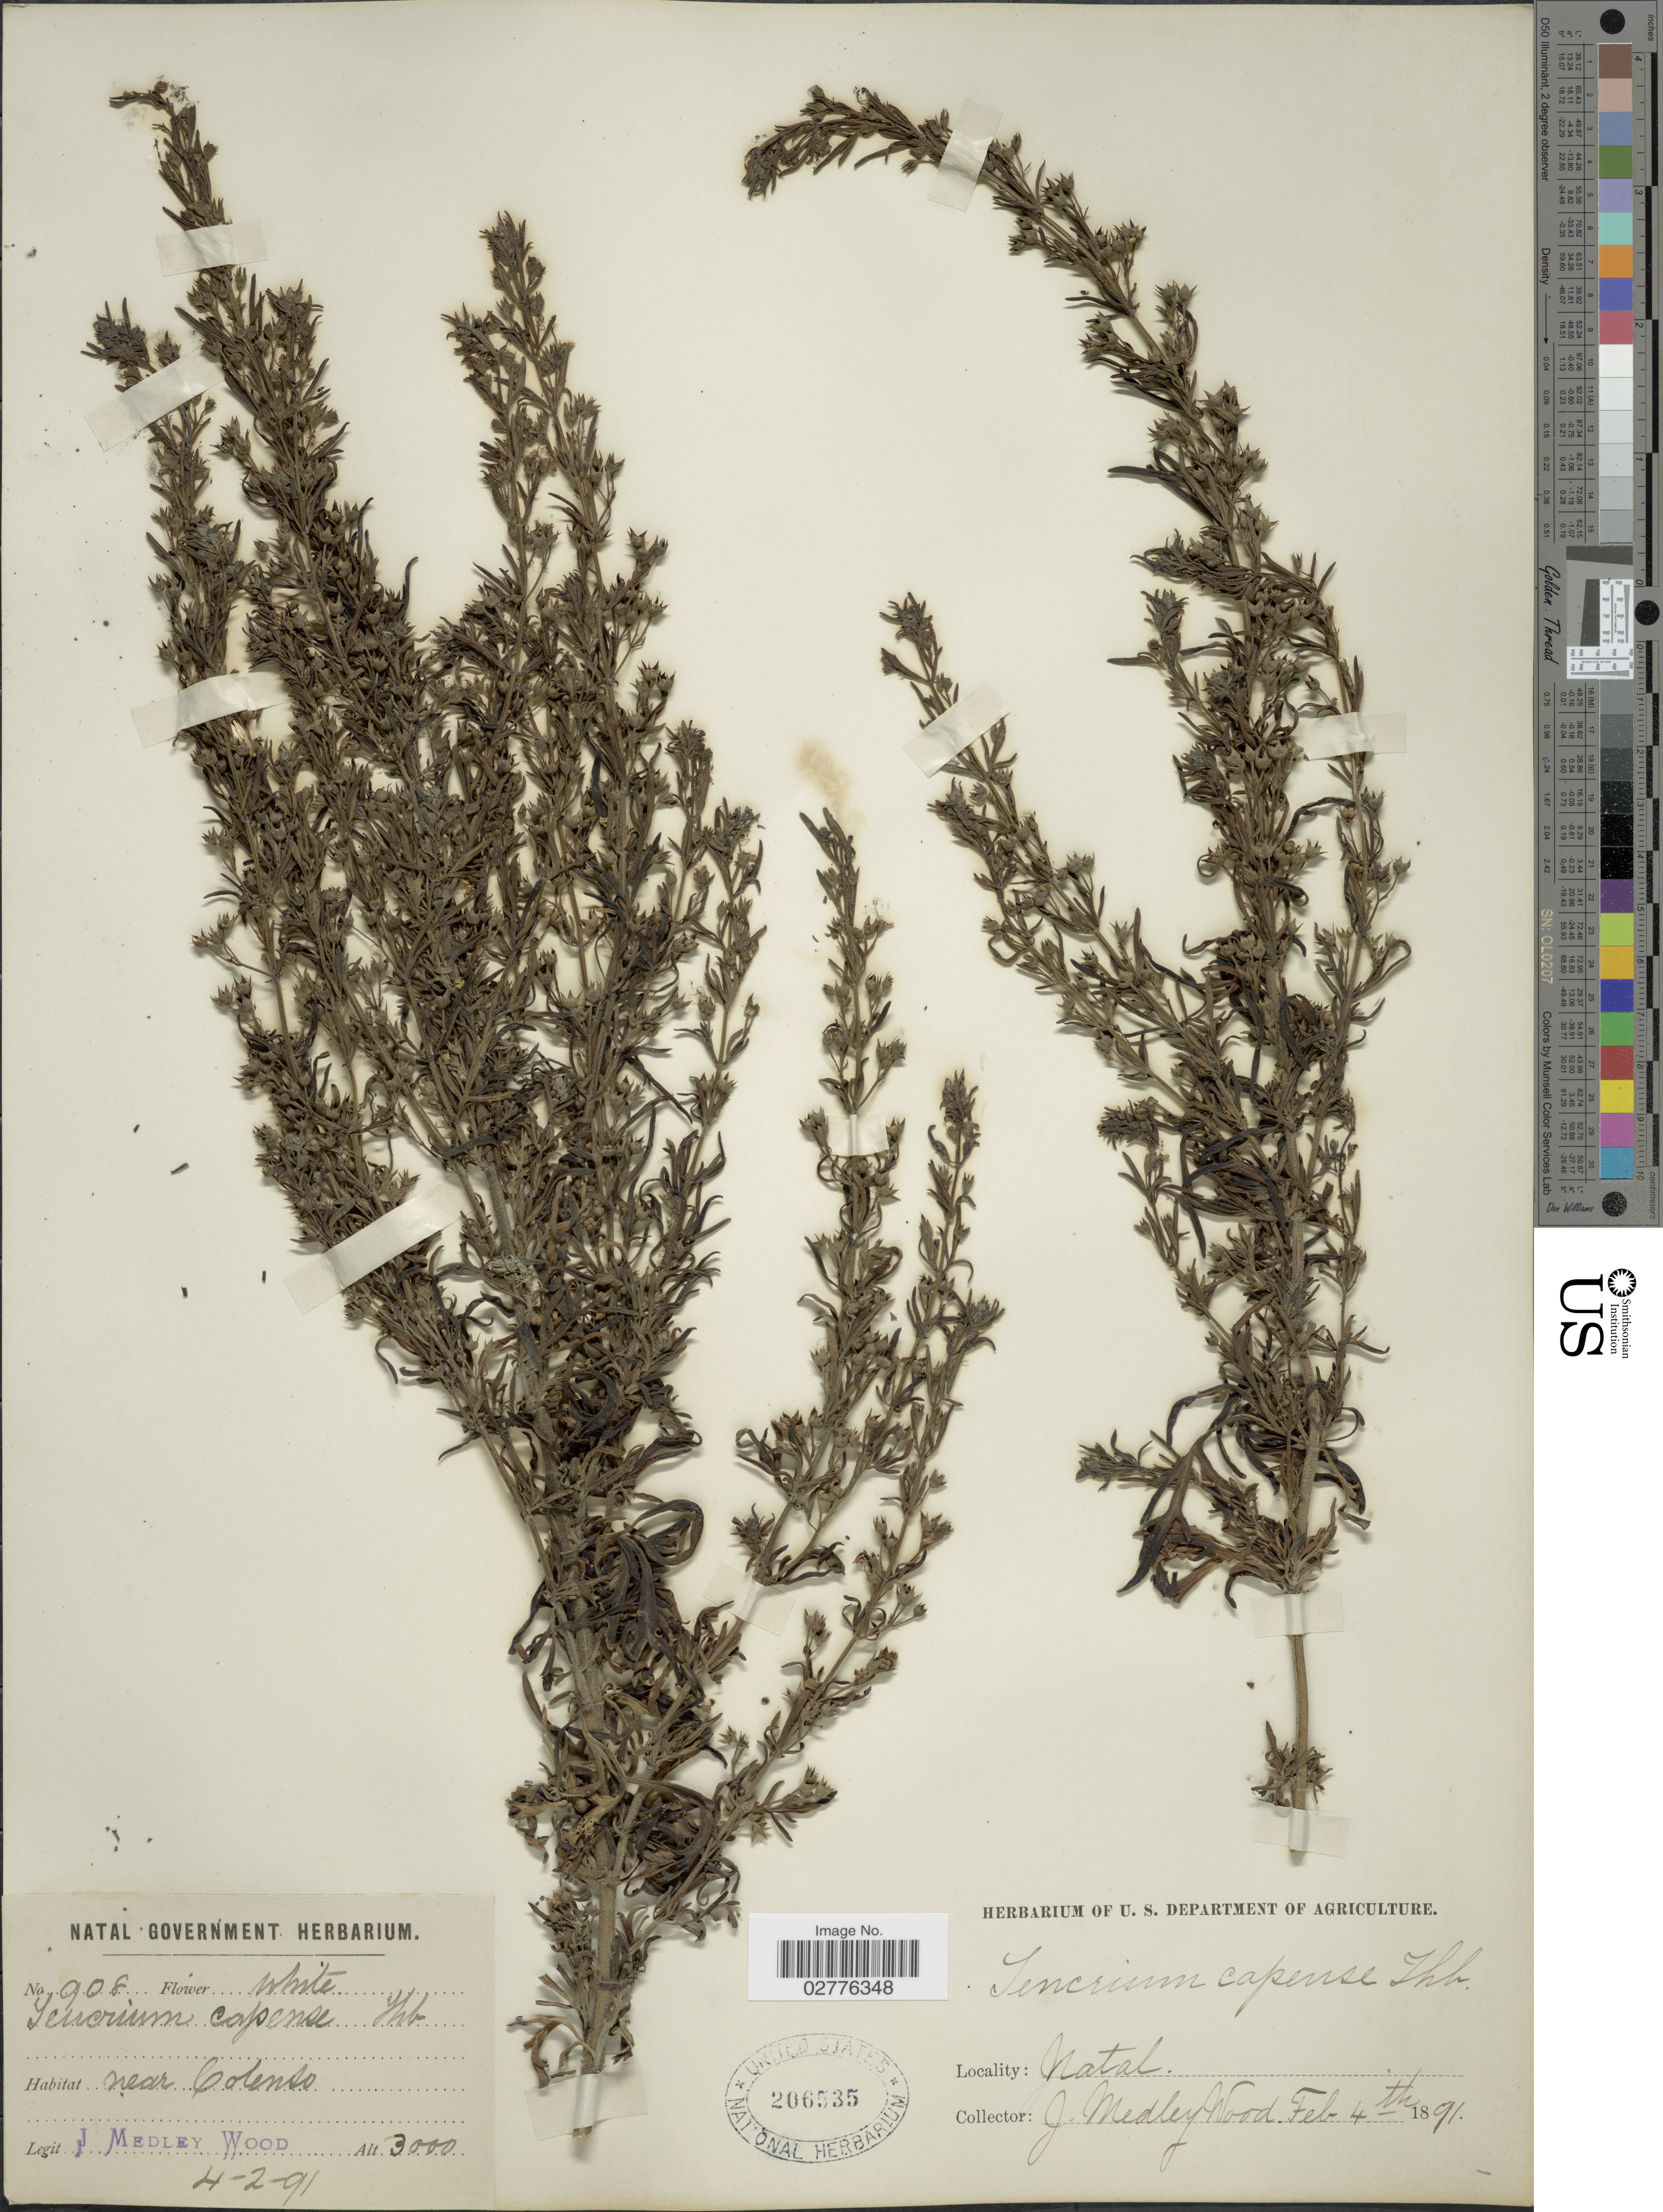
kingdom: Plantae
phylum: Tracheophyta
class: Magnoliopsida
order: Lamiales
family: Lamiaceae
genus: Teucrium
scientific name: Teucrium capense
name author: Thunb.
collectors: J. Medley Wood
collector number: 908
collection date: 1891-02-04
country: South Africa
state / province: KwaZulu-Natal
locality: Natal, near Colenso.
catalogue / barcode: US 206535